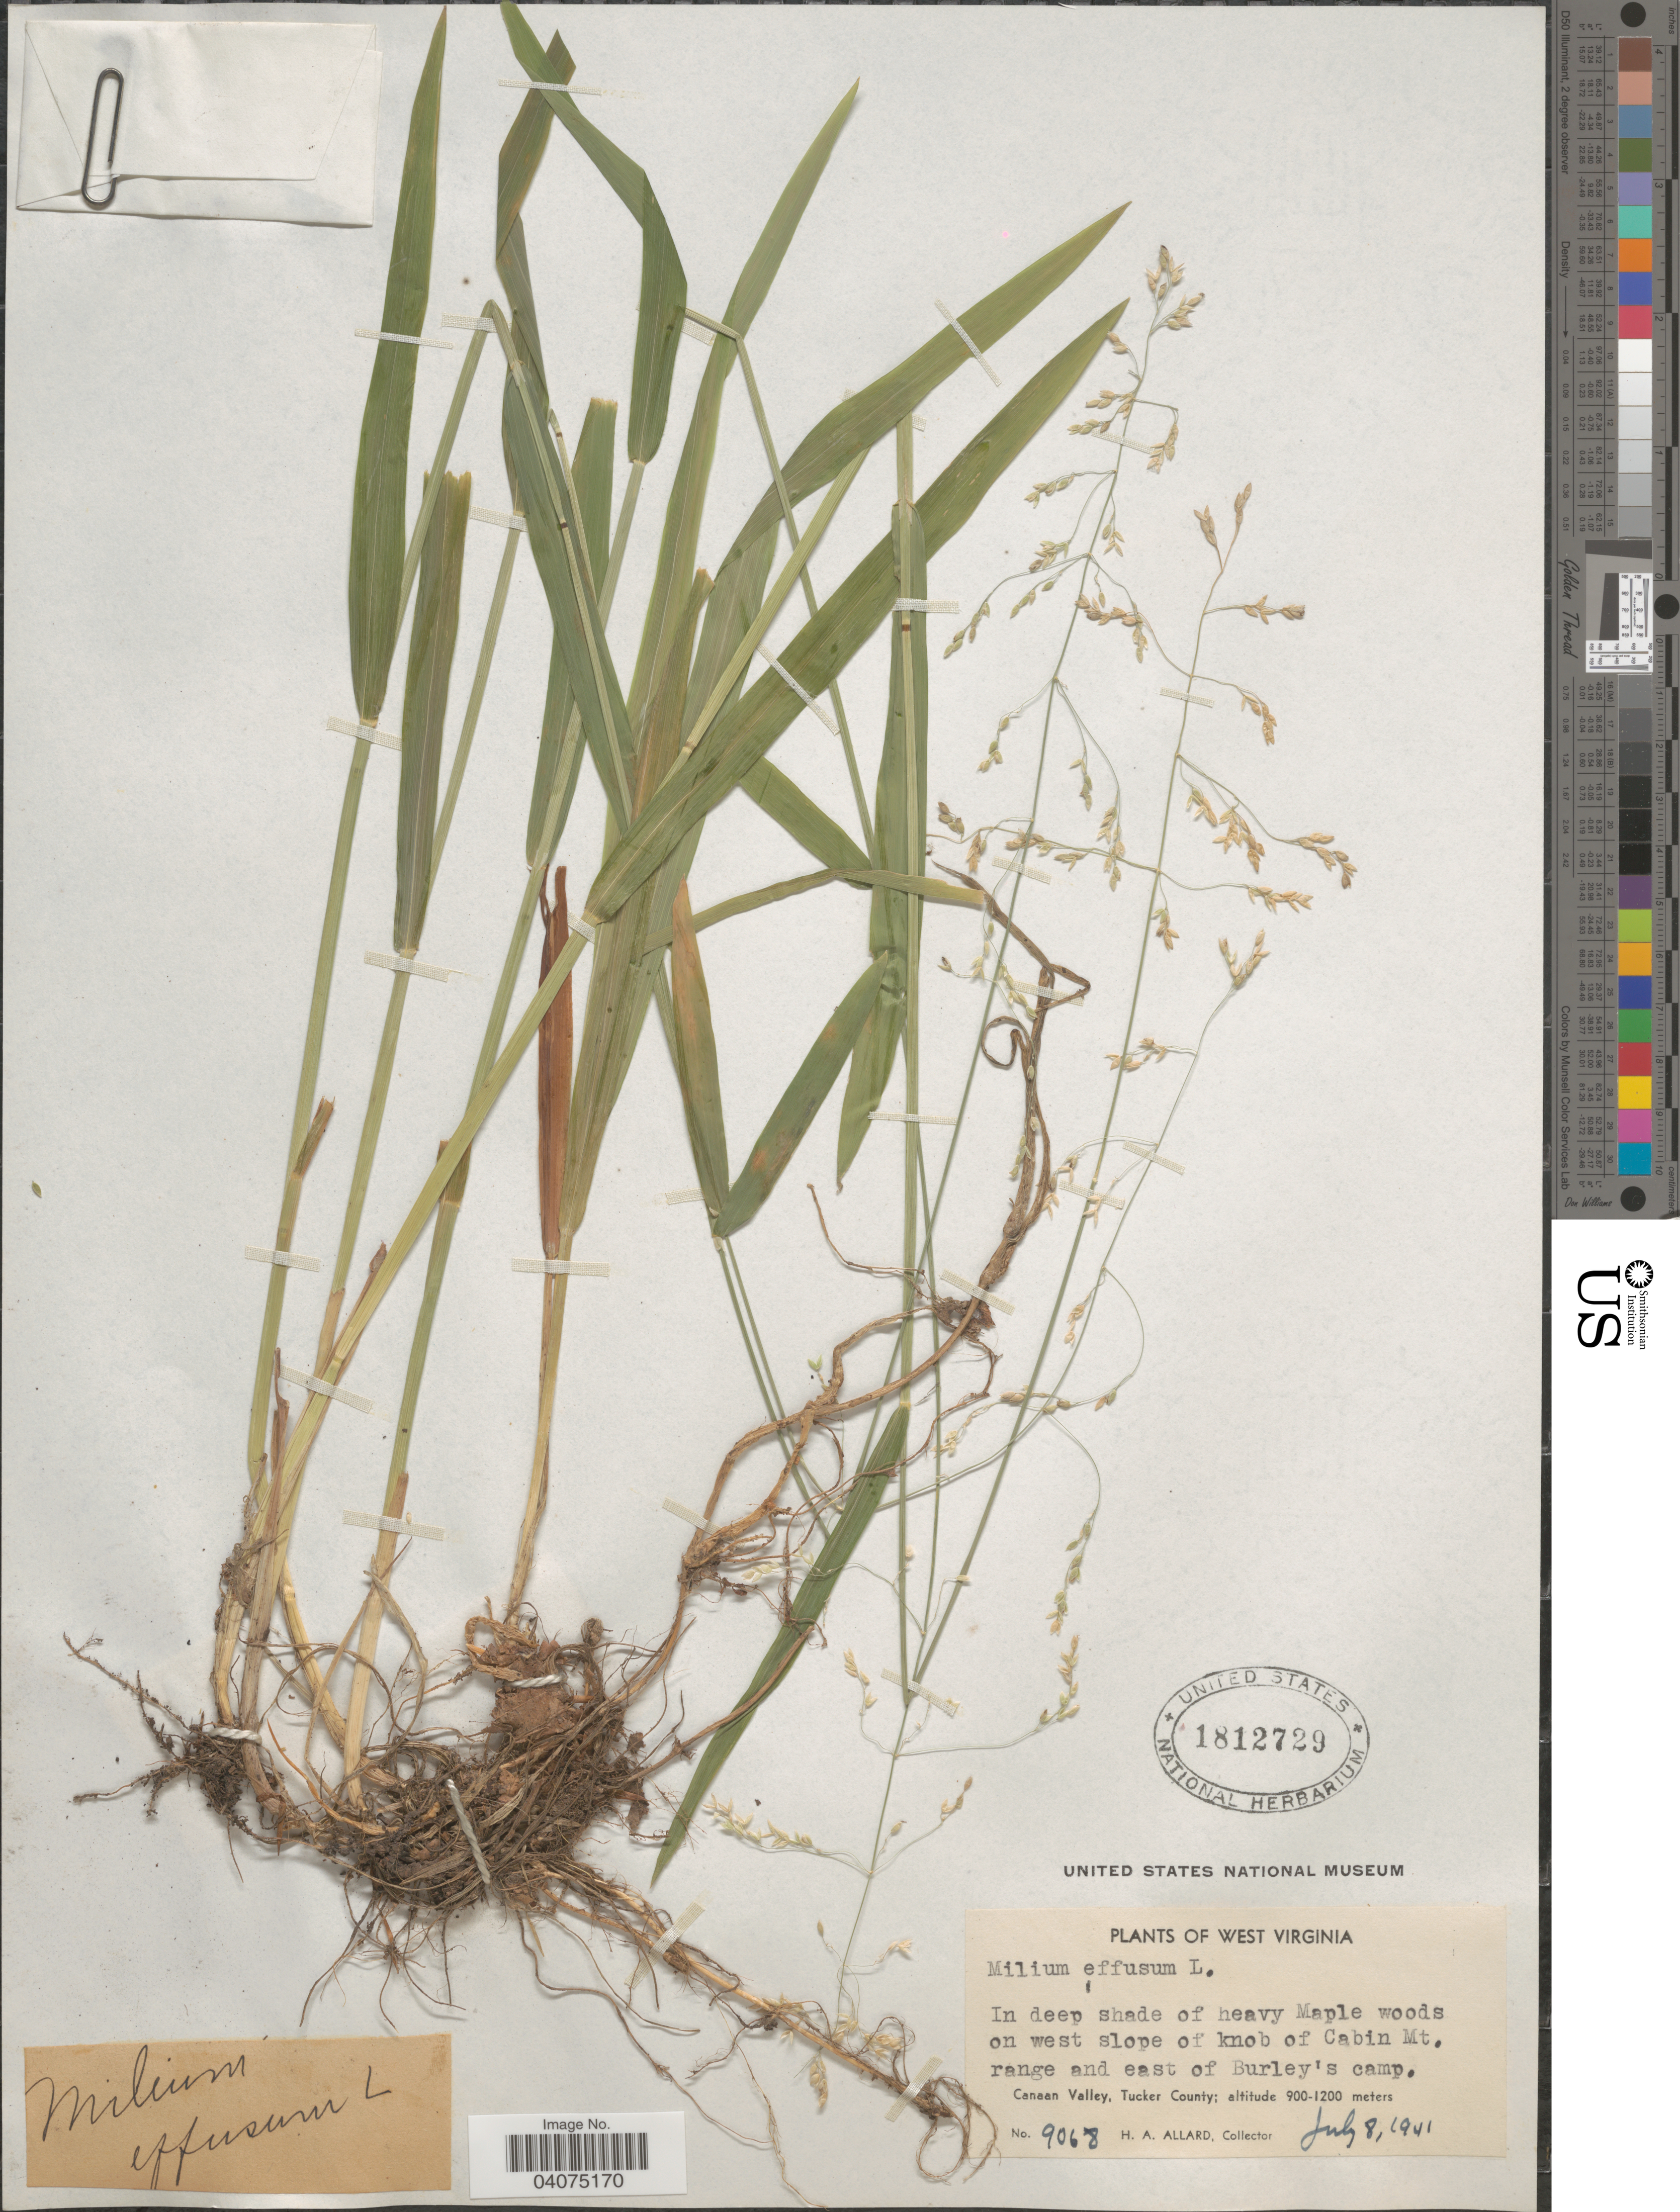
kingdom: Plantae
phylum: Tracheophyta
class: Liliopsida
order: Poales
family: Poaceae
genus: Milium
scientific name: Milium effusum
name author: L.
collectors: H. A. Allard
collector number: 9068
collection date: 1941-07-08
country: United States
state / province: West Virginia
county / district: Tucker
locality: In deep shade of heavy Maple woods on west slope of knob of Cabin Mt. range and east of Burley's camp. Canaan Valley, Tucker County.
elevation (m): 900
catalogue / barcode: US 1812729